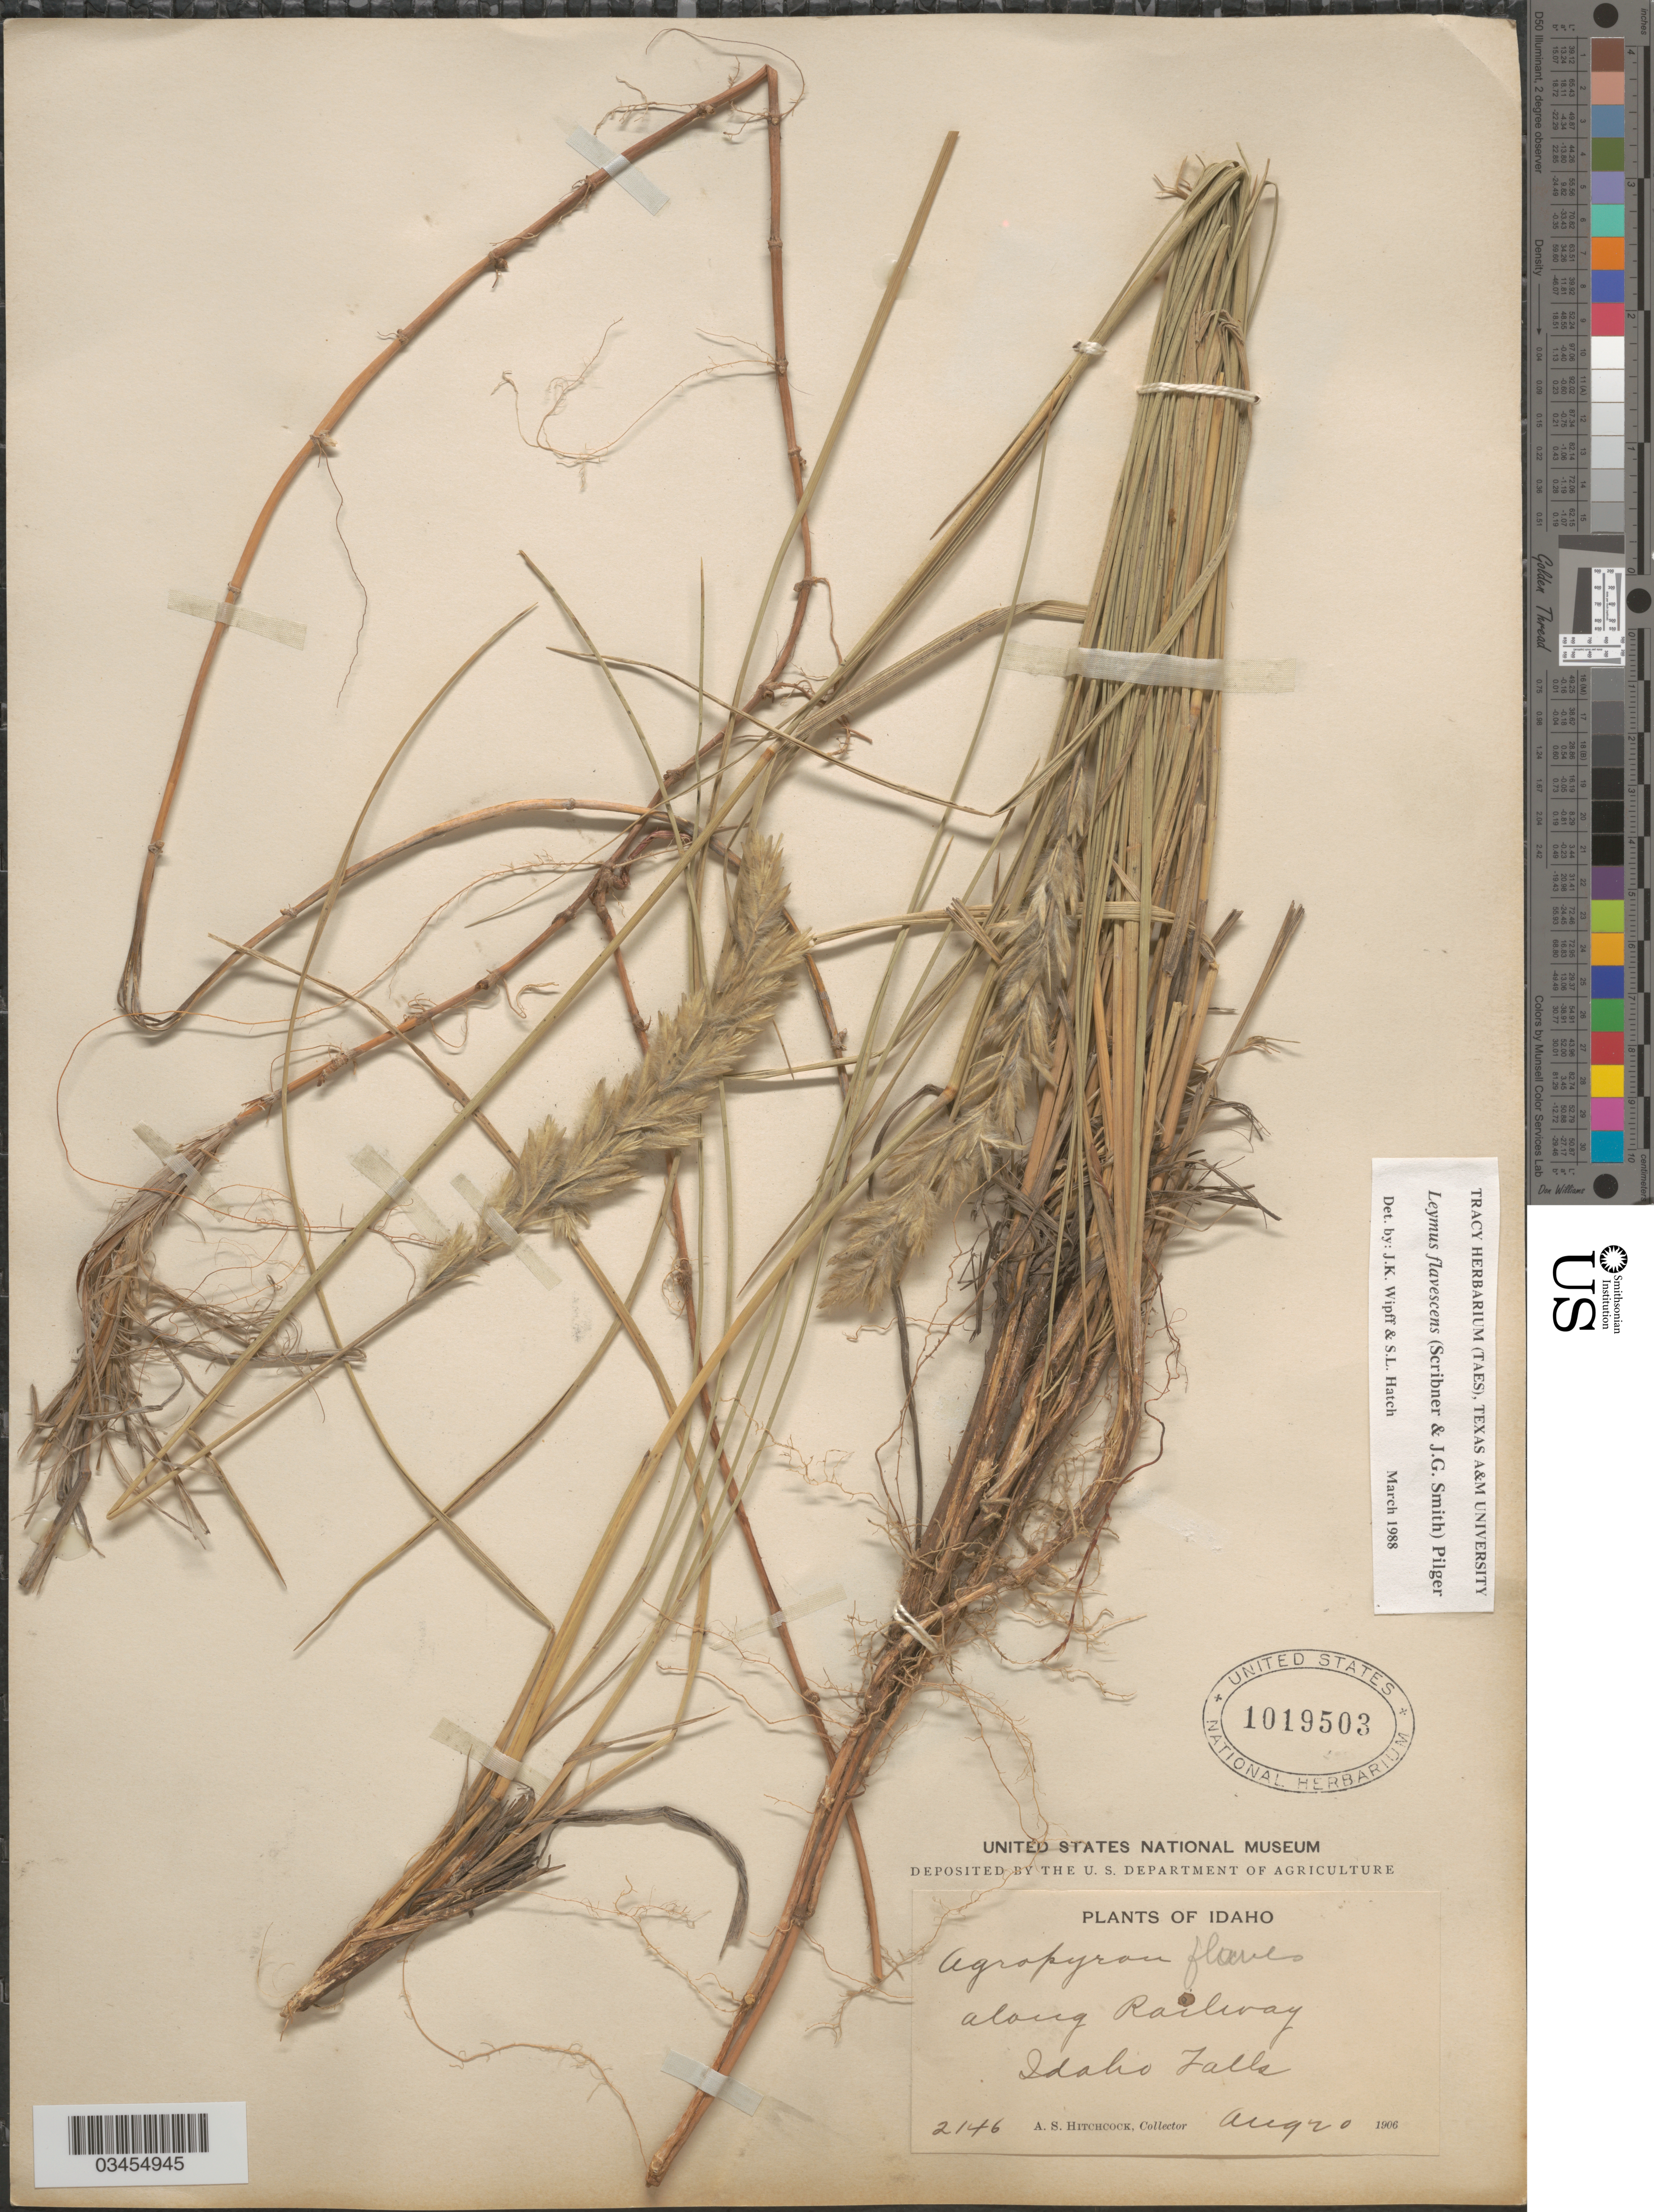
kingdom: Plantae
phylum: Tracheophyta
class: Liliopsida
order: Poales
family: Poaceae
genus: Leymus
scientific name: Leymus flavescens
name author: (Scribn. & J.G. Sm.) Pilg.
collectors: A. S. Hitchcock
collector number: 2146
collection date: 1906-08-20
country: United States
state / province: Idaho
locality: Along Railway Idaho Falls.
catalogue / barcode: US 1019503